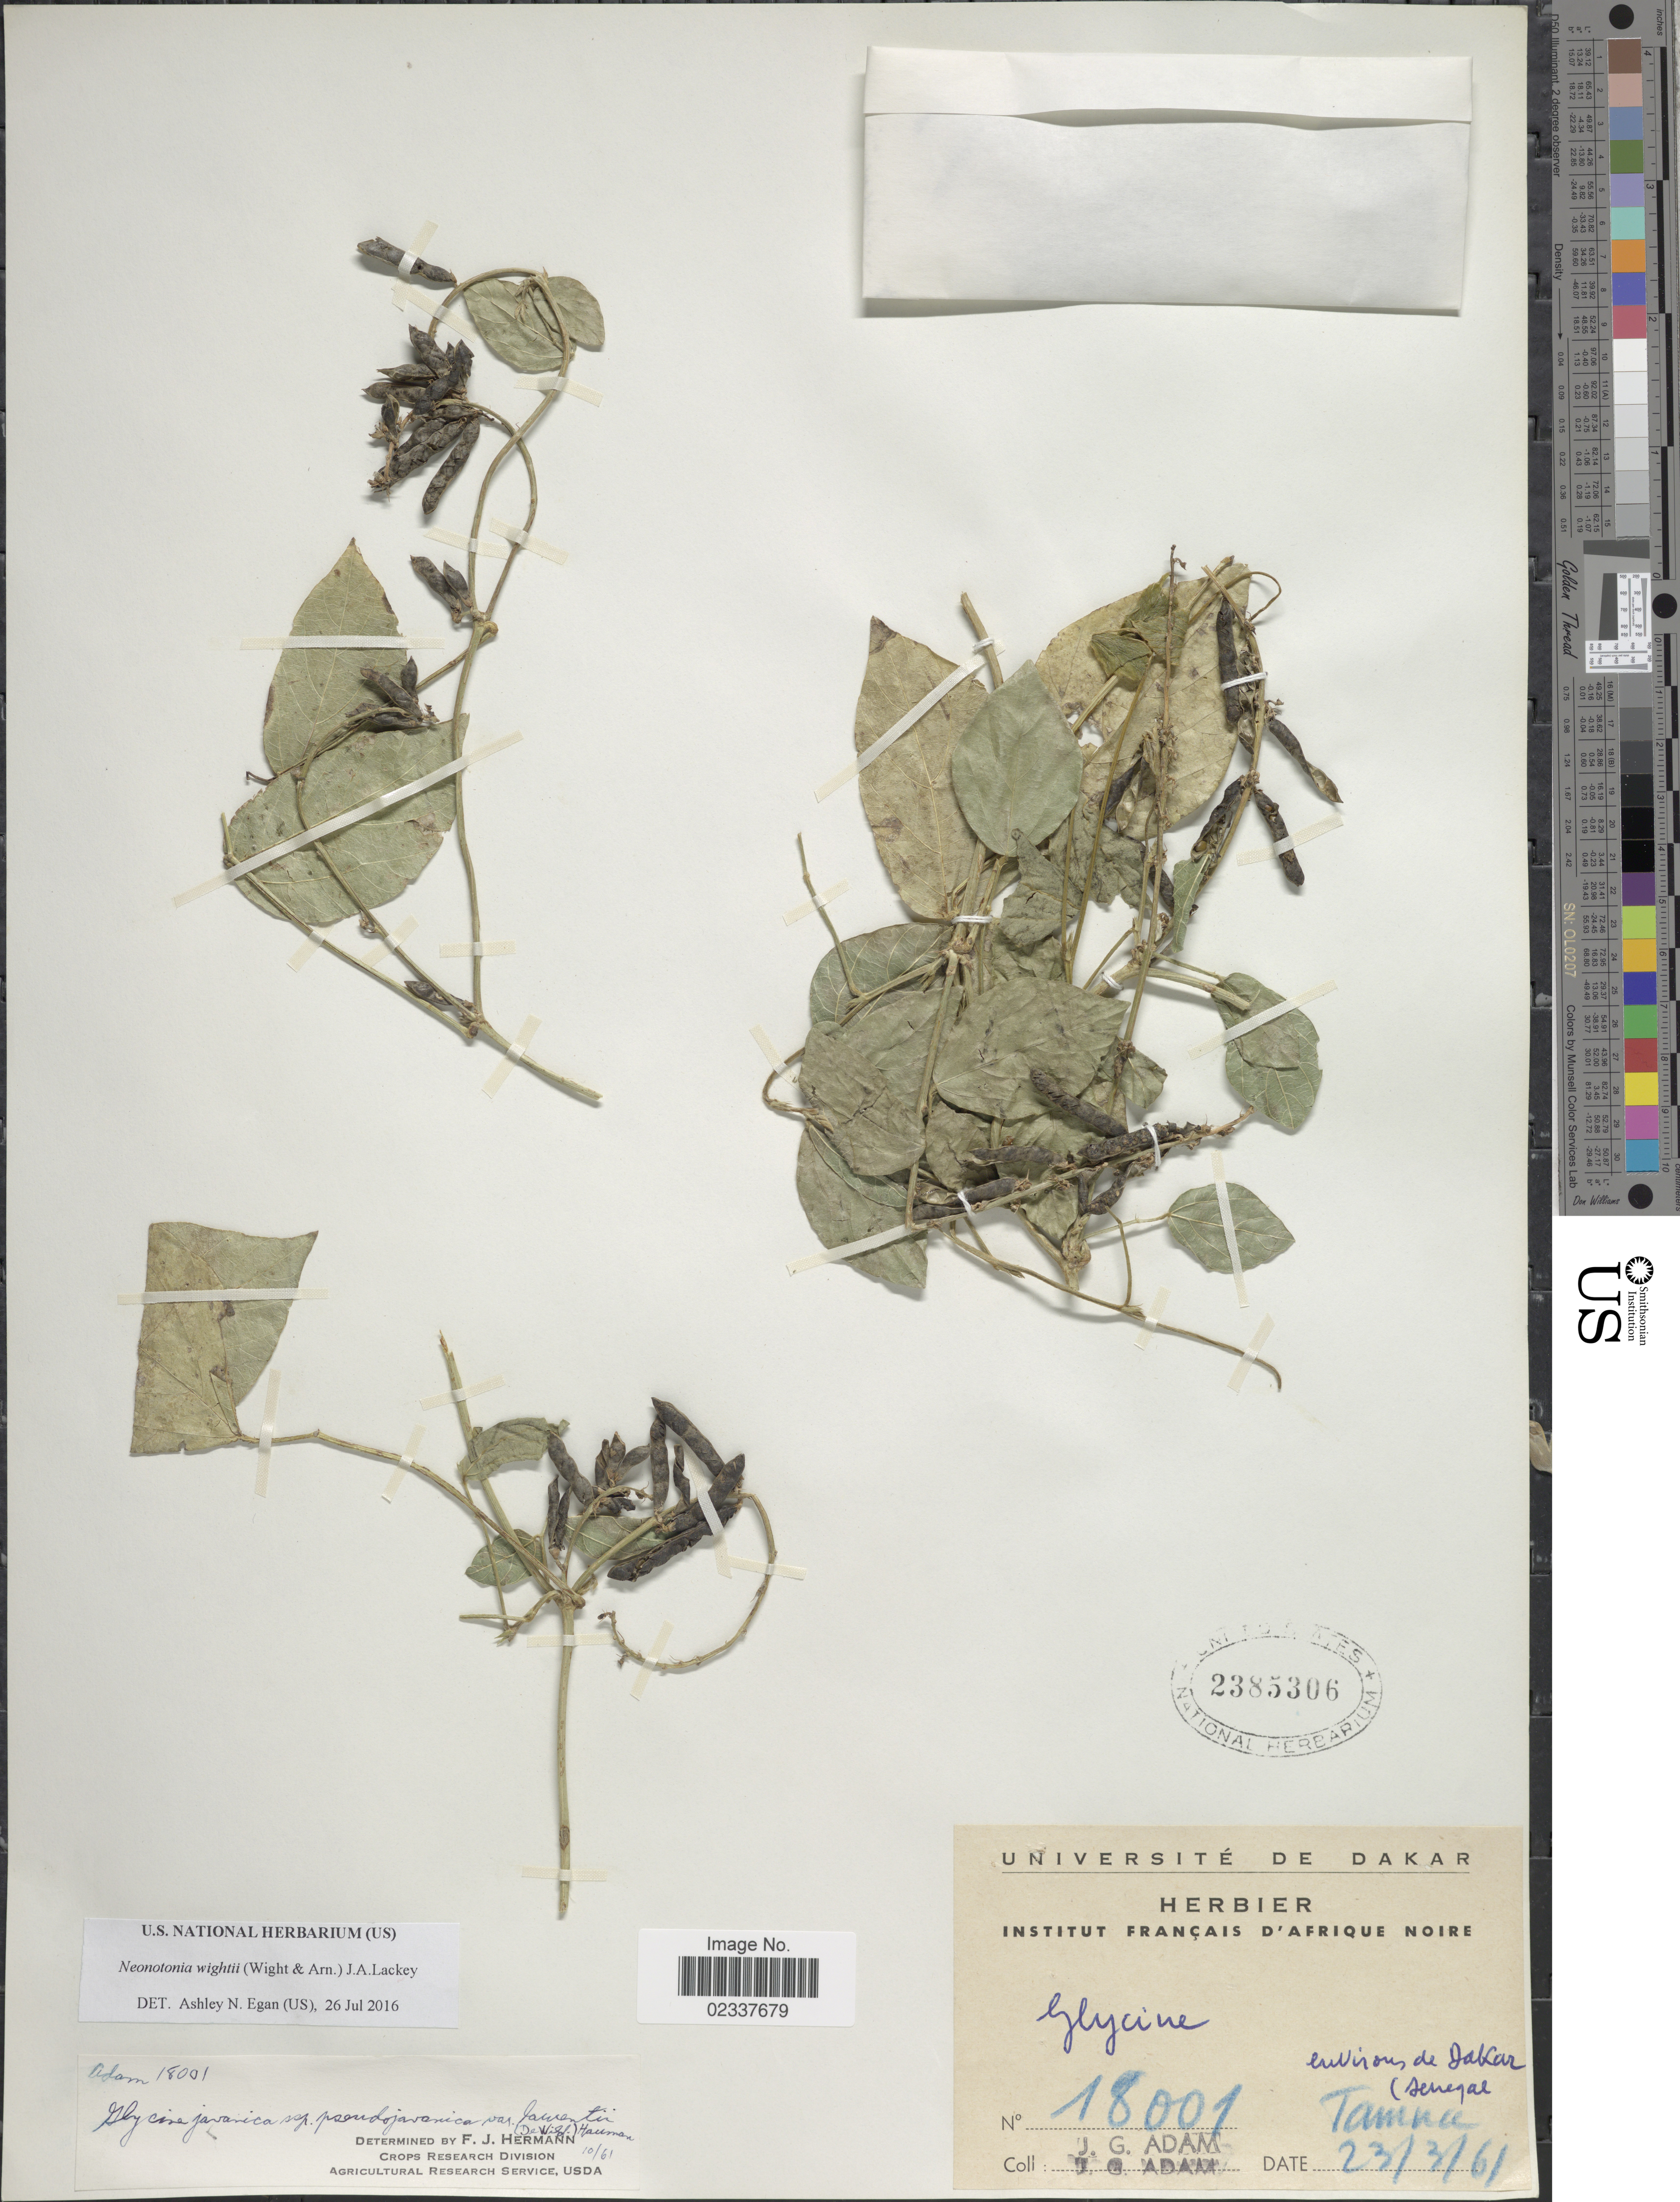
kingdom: Plantae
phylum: Tracheophyta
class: Magnoliopsida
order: Fabales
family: Fabaceae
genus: Neonotonia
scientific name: Neonotonia wightii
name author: (Arn.) J.A. Lackey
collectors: J. Adam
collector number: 18001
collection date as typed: Transcribed d/m/y: 23/3/61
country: Senegal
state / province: Dakar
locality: Environs de Dakar, Tamna.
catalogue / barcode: US 2385306